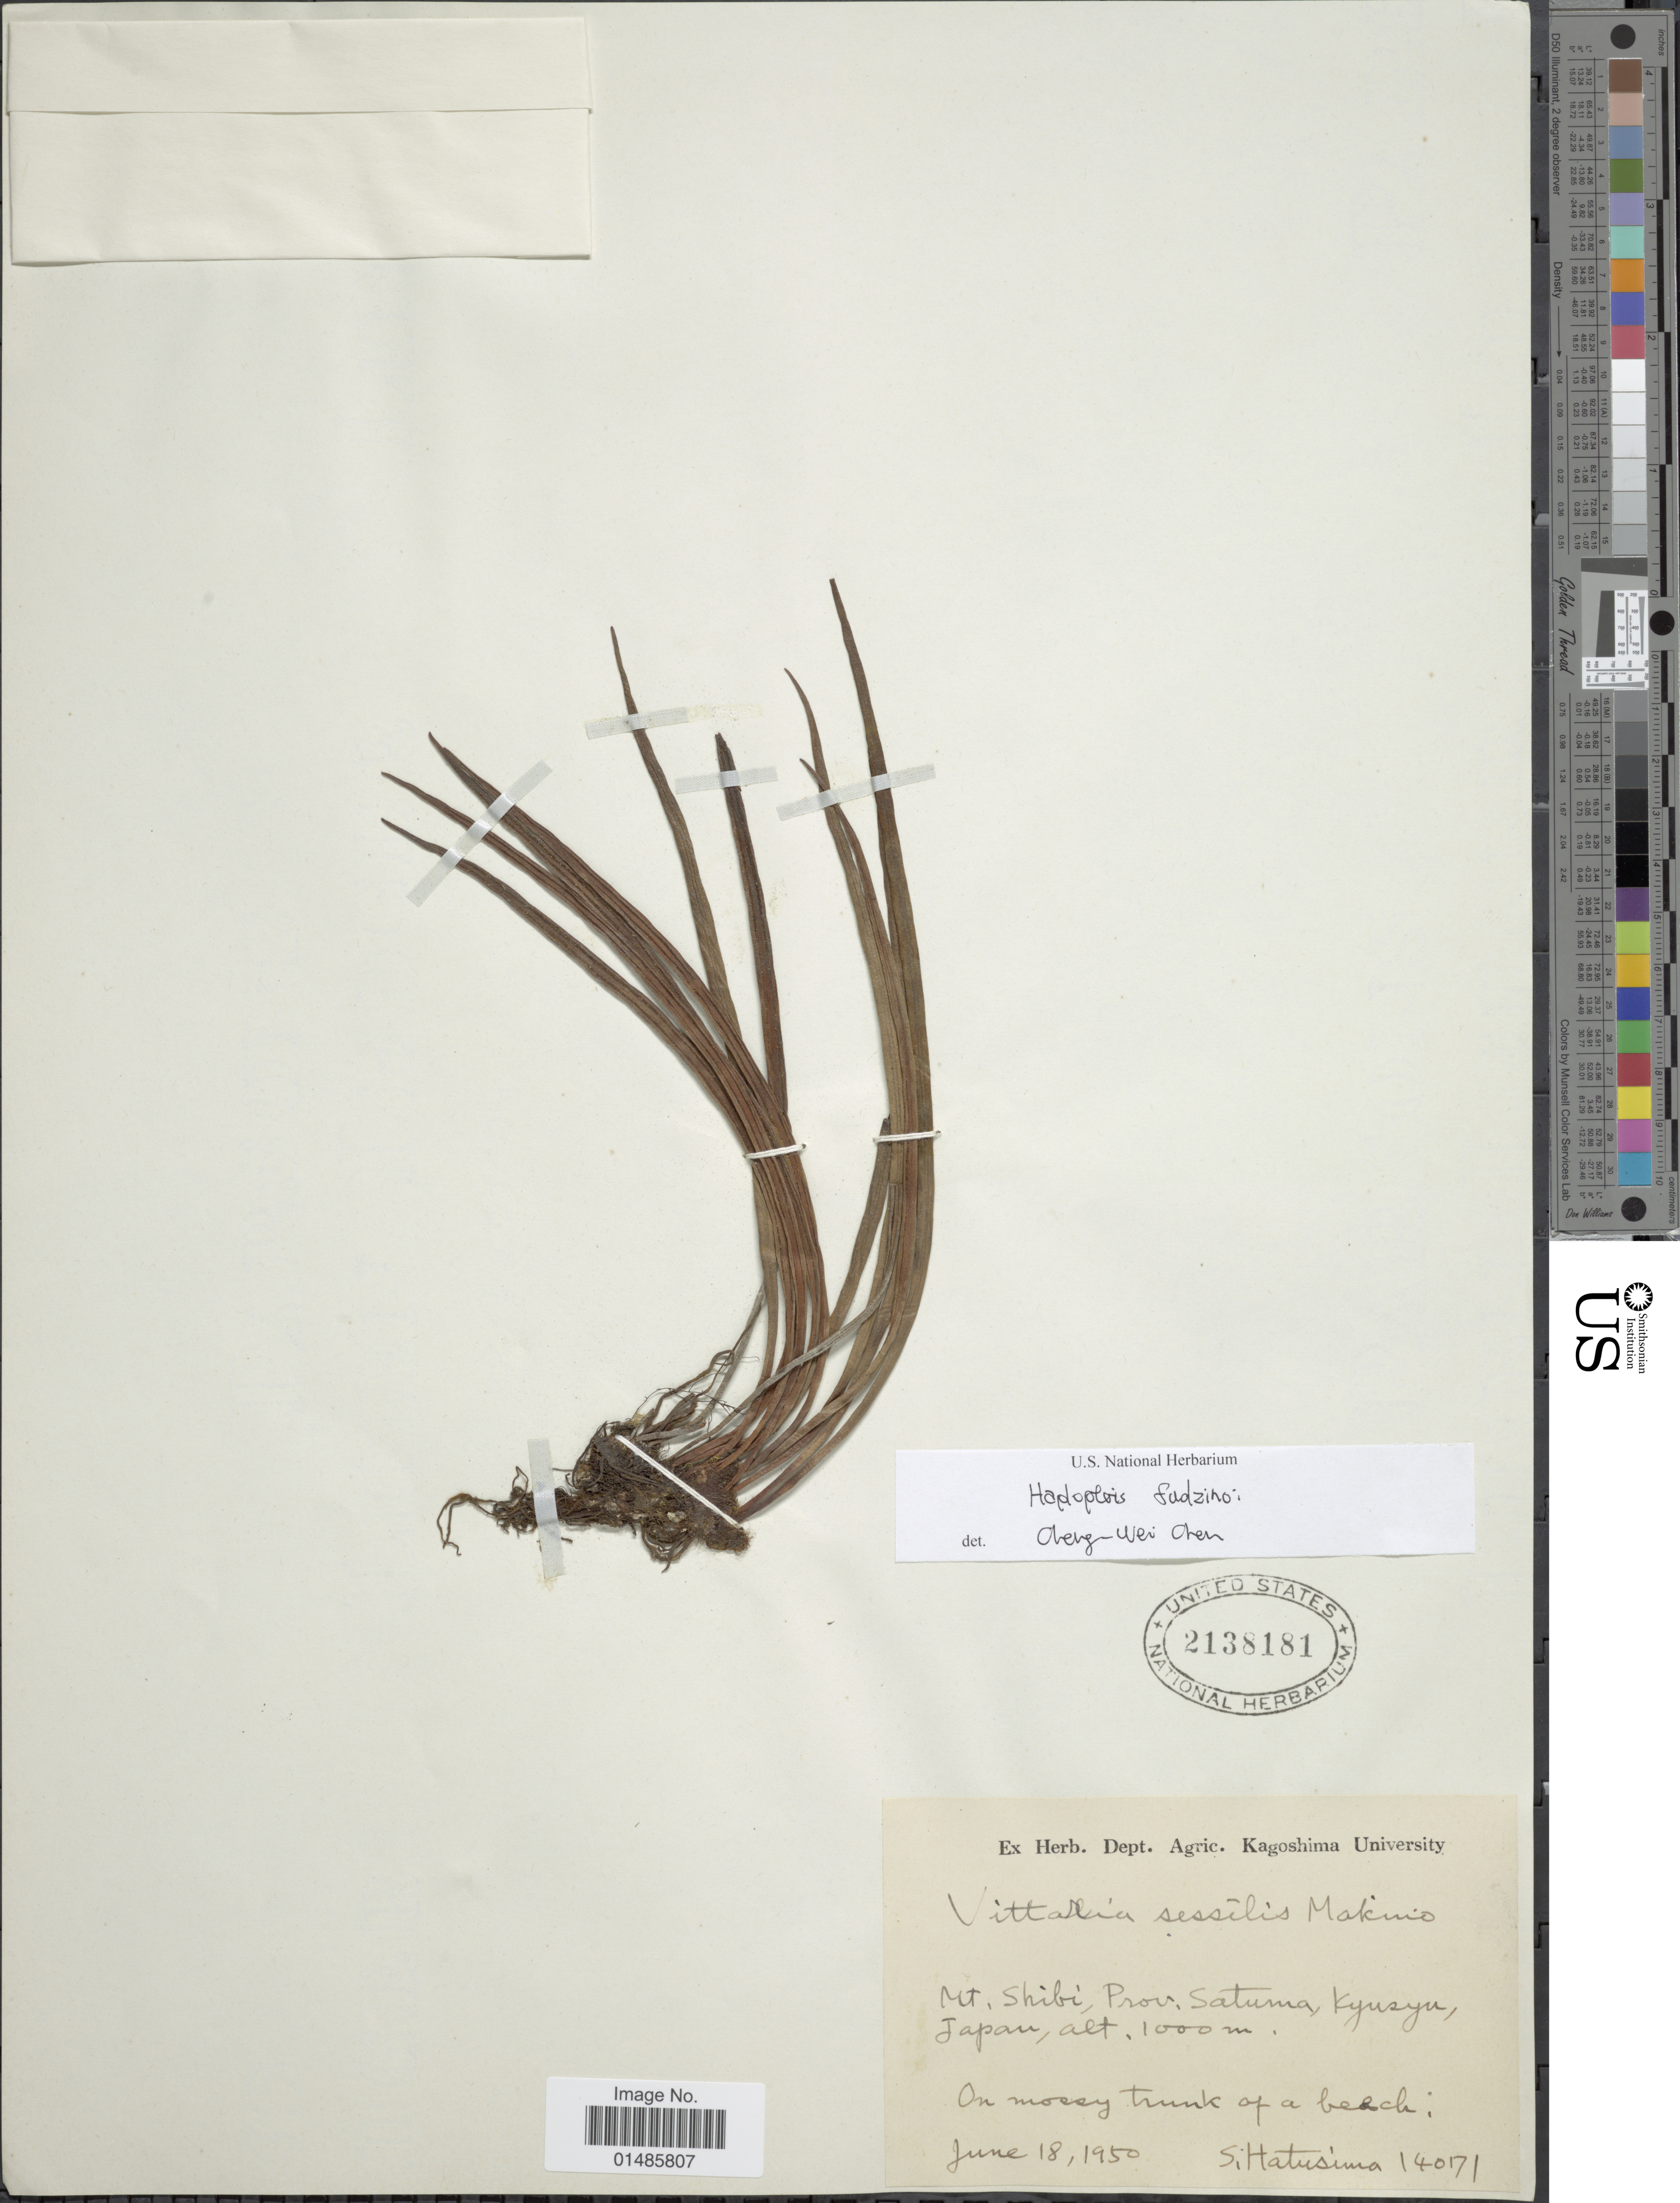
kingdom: Plantae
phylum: Tracheophyta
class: Polypodiopsida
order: Polypodiales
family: Pteridaceae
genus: Haplopteris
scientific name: Haplopteris fudzinoi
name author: (Makino) E.H. Crane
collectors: S. Hatusima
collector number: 140171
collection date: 1950-06-18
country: Japan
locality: Mt. Shibi, Prov. Satuma, Kyusyu.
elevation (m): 1000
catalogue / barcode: US 2138181